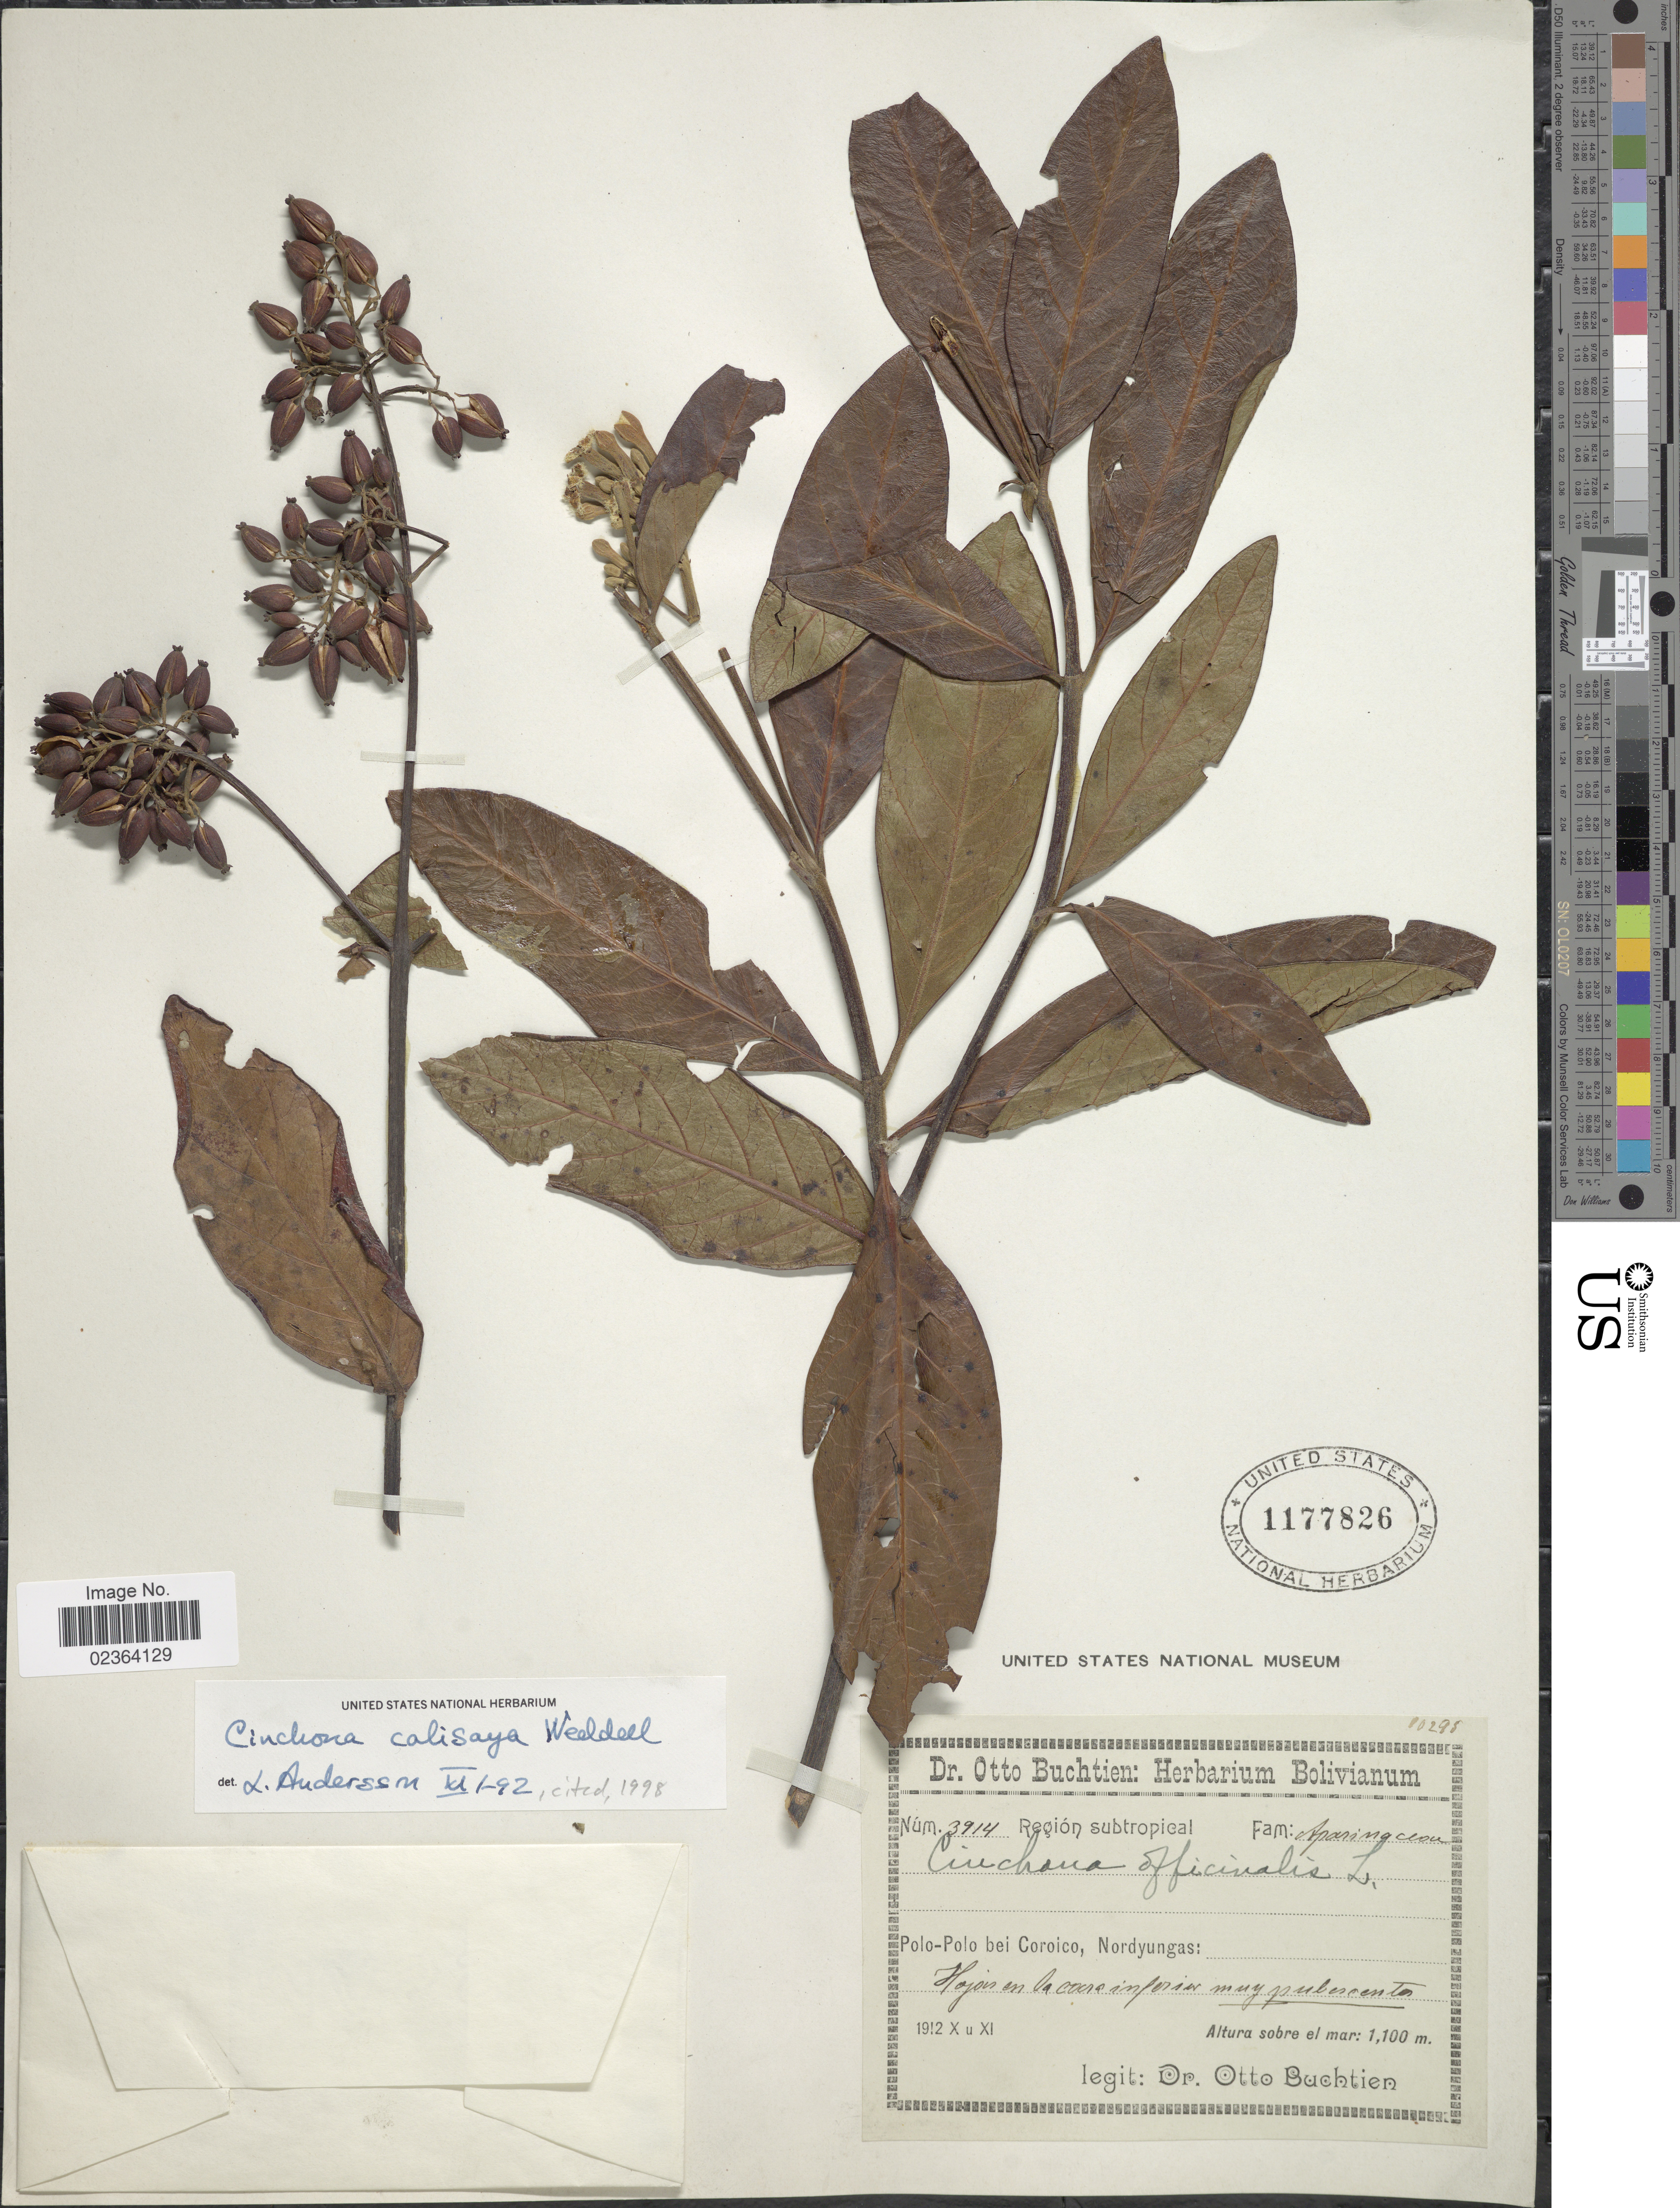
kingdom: Plantae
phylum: Tracheophyta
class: Magnoliopsida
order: Gentianales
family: Rubiaceae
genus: Cinchona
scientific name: Cinchona calisaya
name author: Wedd.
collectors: O. Buchtien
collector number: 3914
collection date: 1912-10/1912-11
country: Bolivia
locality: Polo-Polo bei Coroico, Nordyungas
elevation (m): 1100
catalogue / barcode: US 1177826